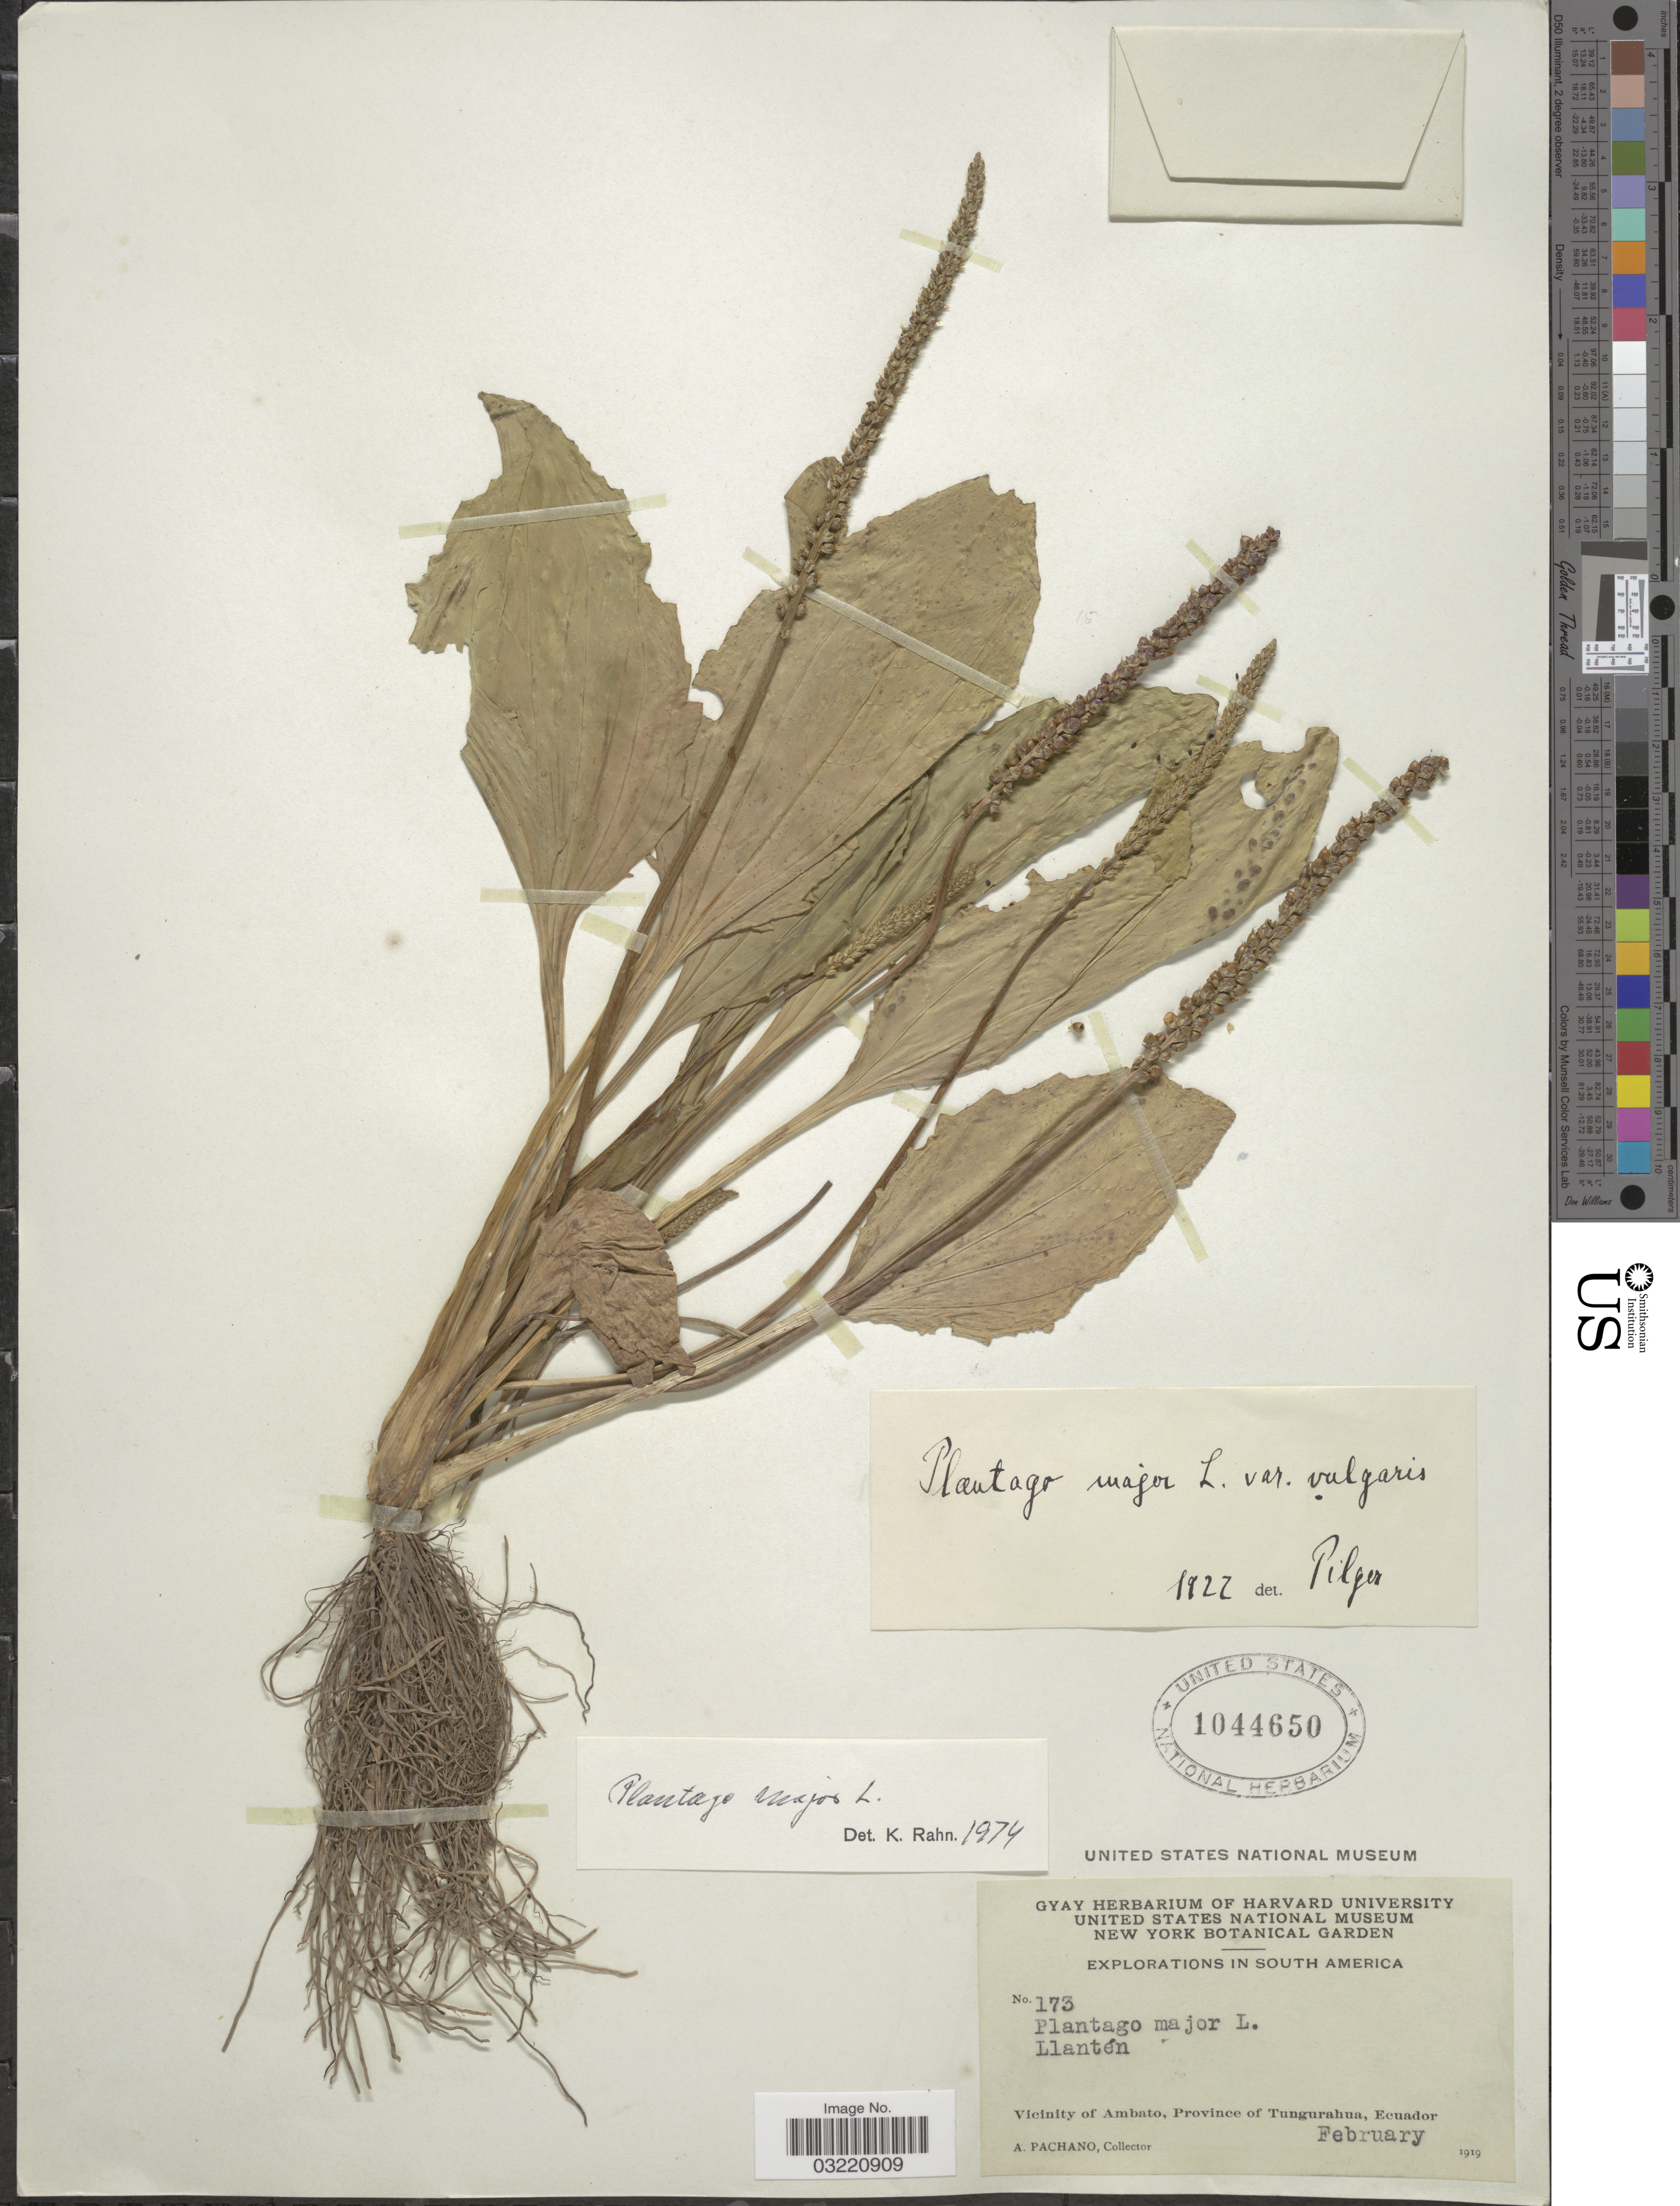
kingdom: Plantae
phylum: Tracheophyta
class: Magnoliopsida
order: Lamiales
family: Plantaginaceae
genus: Plantago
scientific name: Plantago major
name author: L.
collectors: A. Pachano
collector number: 173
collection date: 1919-02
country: Ecuador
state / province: Tungurahua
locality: Vicinity of Ambato.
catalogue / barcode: US 1044650